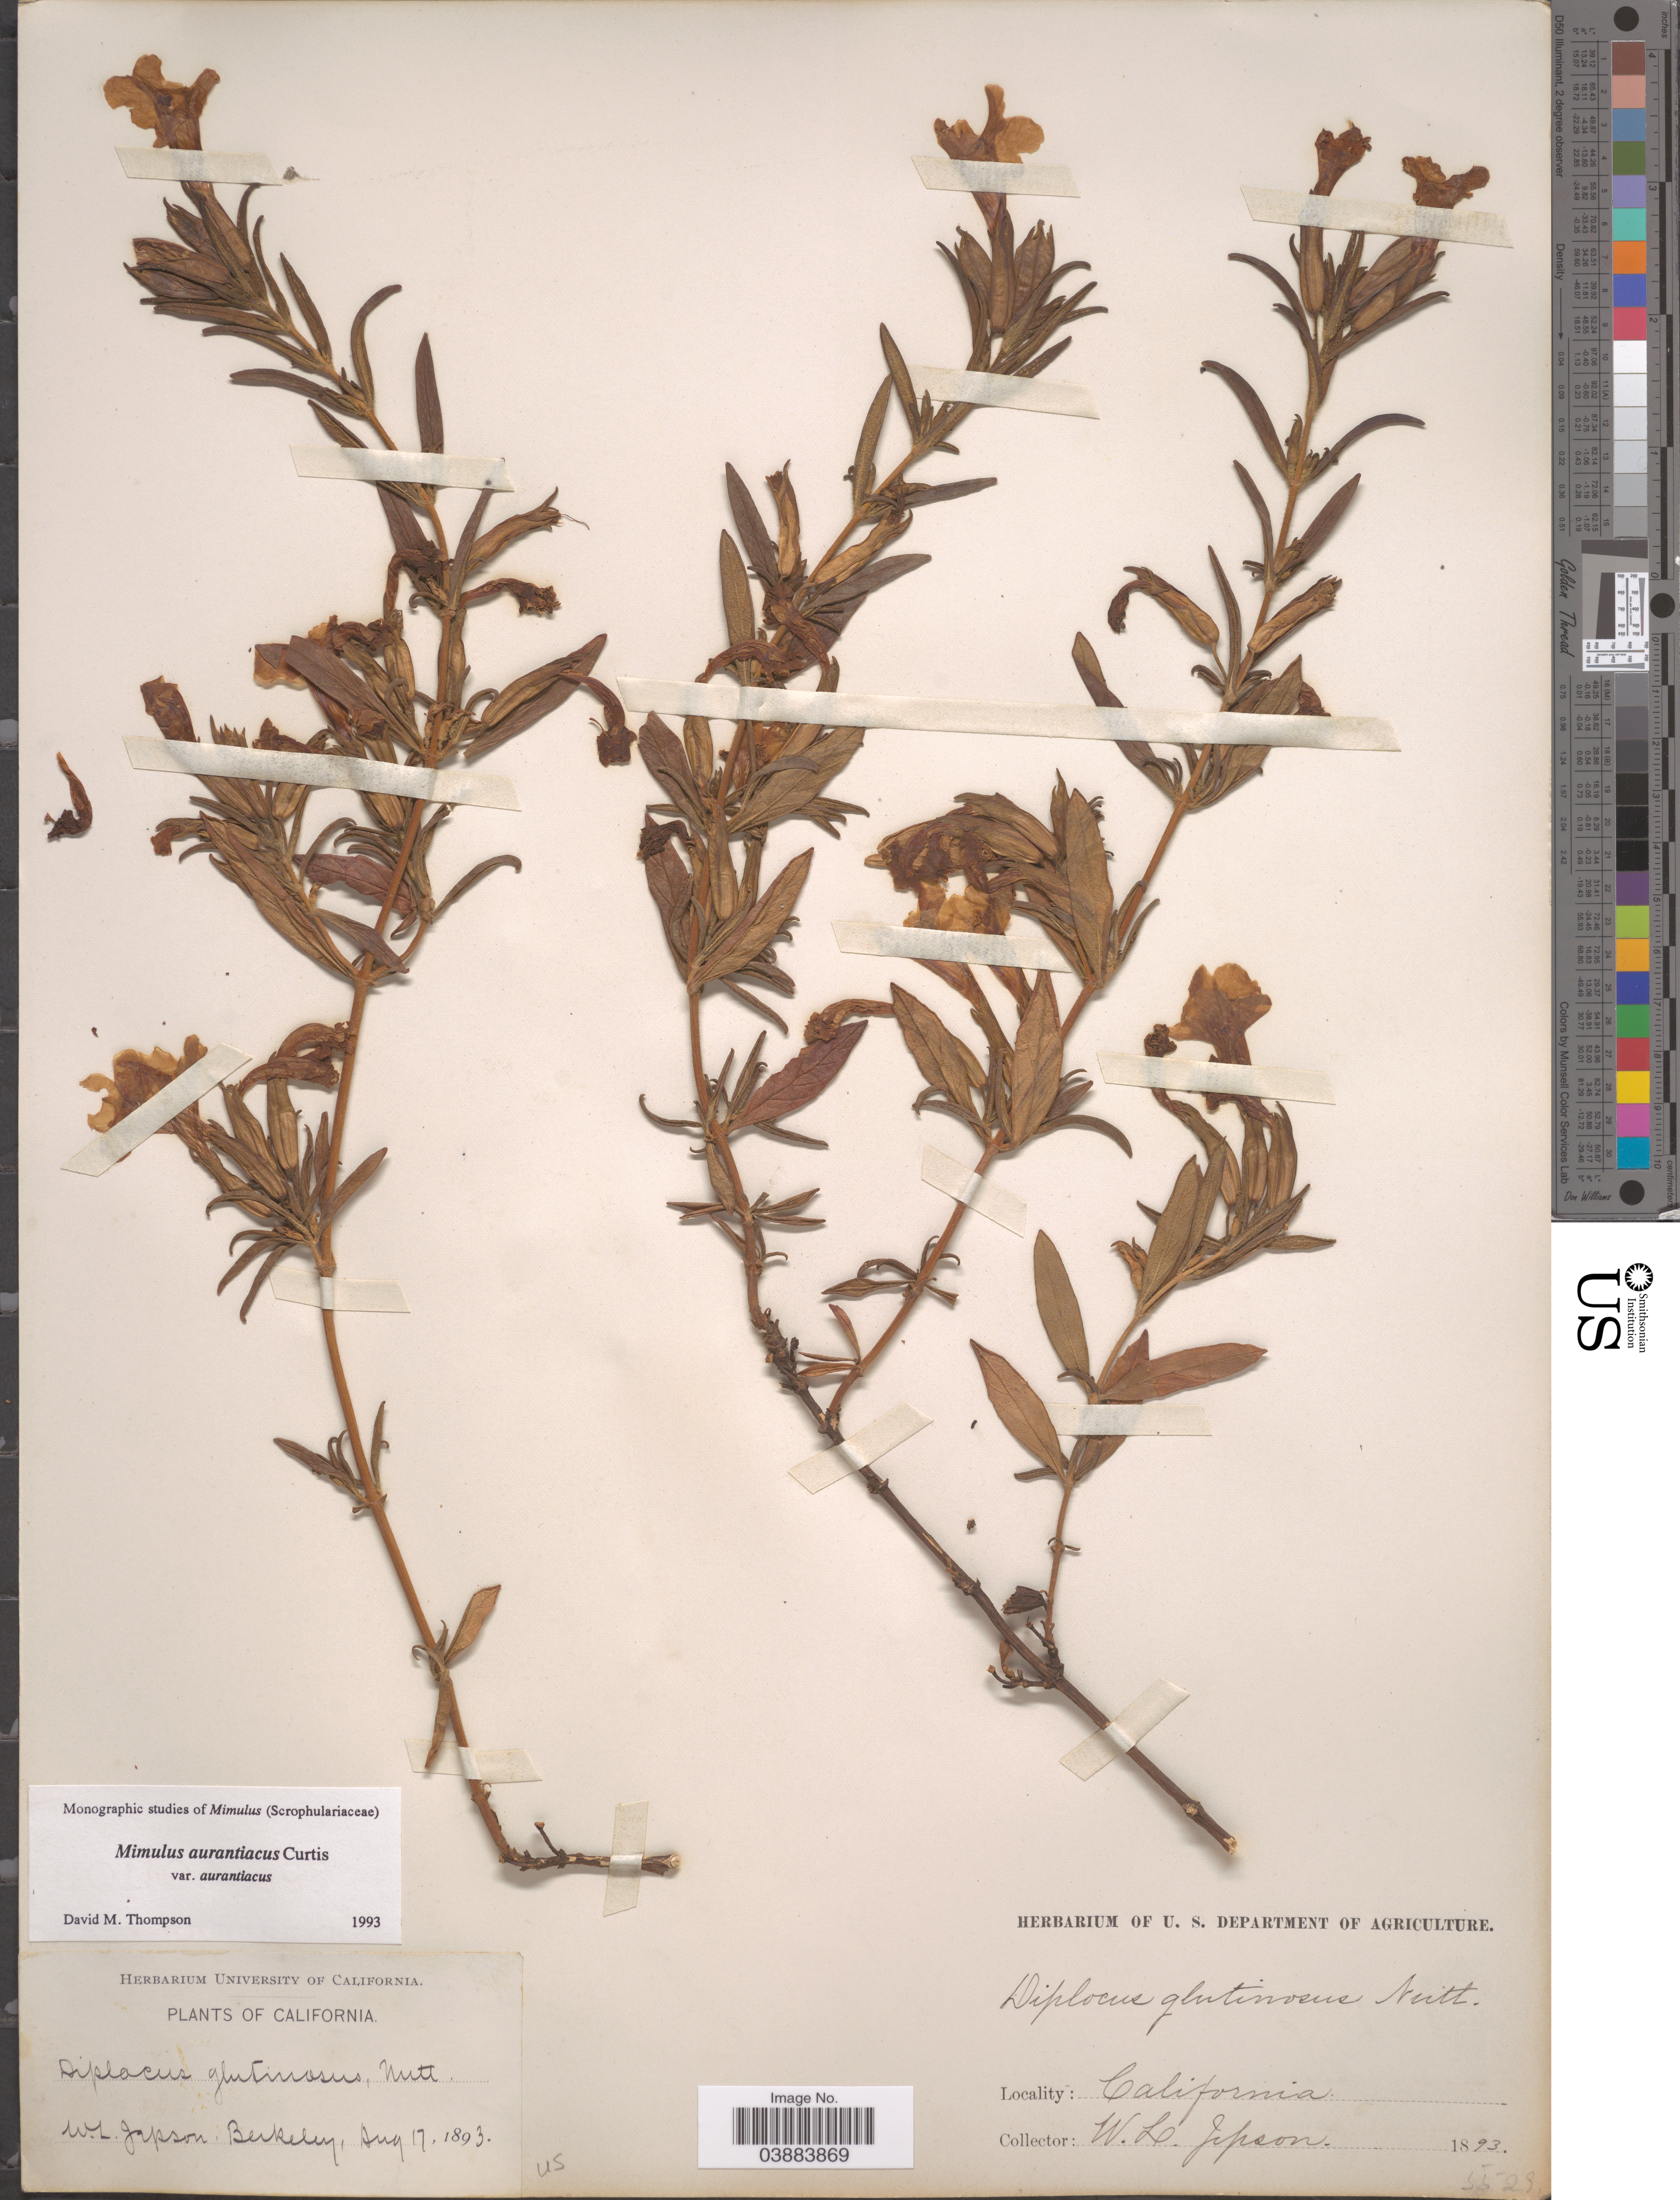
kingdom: Plantae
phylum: Tracheophyta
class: Magnoliopsida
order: Lamiales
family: Phrymaceae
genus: Diplacus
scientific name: Diplacus aurantiacus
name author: (Curtis) Jeps.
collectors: W. L. Jepson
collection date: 1893-08-17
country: United States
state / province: California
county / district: Alameda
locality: Berkeley.